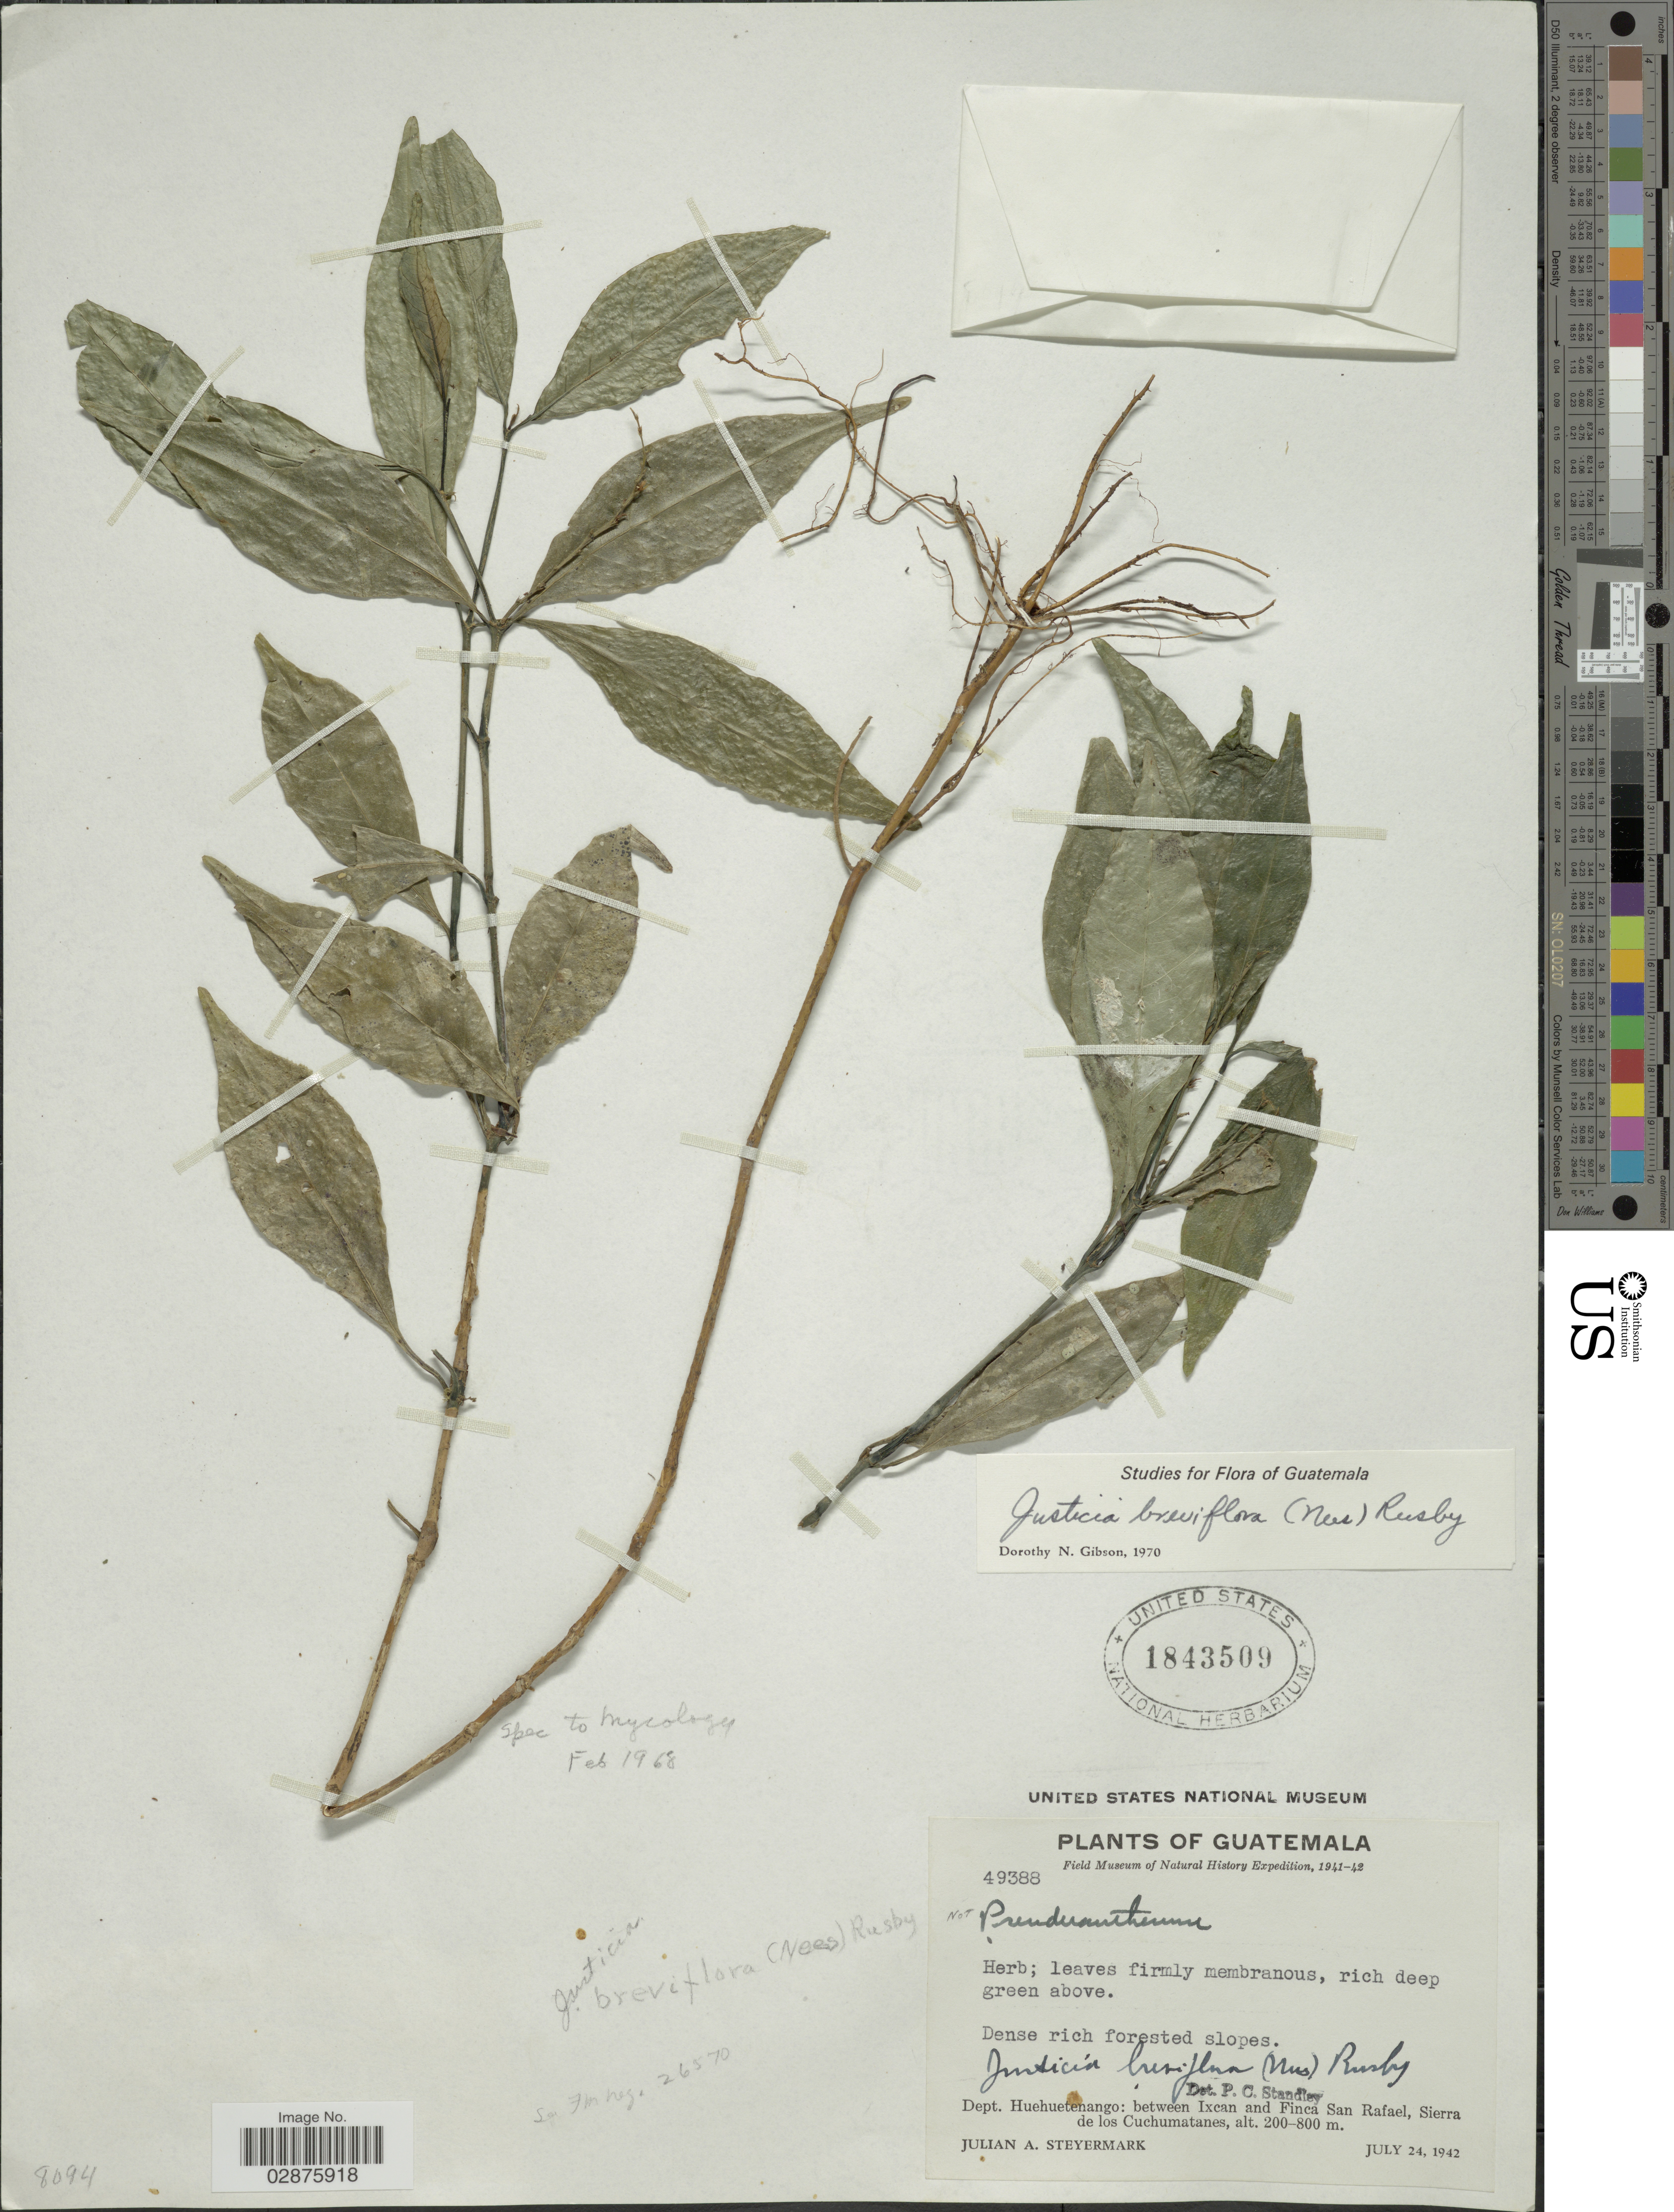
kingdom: Plantae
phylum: Tracheophyta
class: Magnoliopsida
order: Lamiales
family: Acanthaceae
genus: Justicia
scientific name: Justicia breviflora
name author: (Nees) Rusby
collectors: J. Steyermark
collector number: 49388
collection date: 1942-07-24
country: Guatemala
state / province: Huehuetenango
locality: Dept. Huehuetenango, between Ixcan and Finca San Rafael, Sierra de los Cuchumatanes.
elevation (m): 200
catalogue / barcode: US 1843509